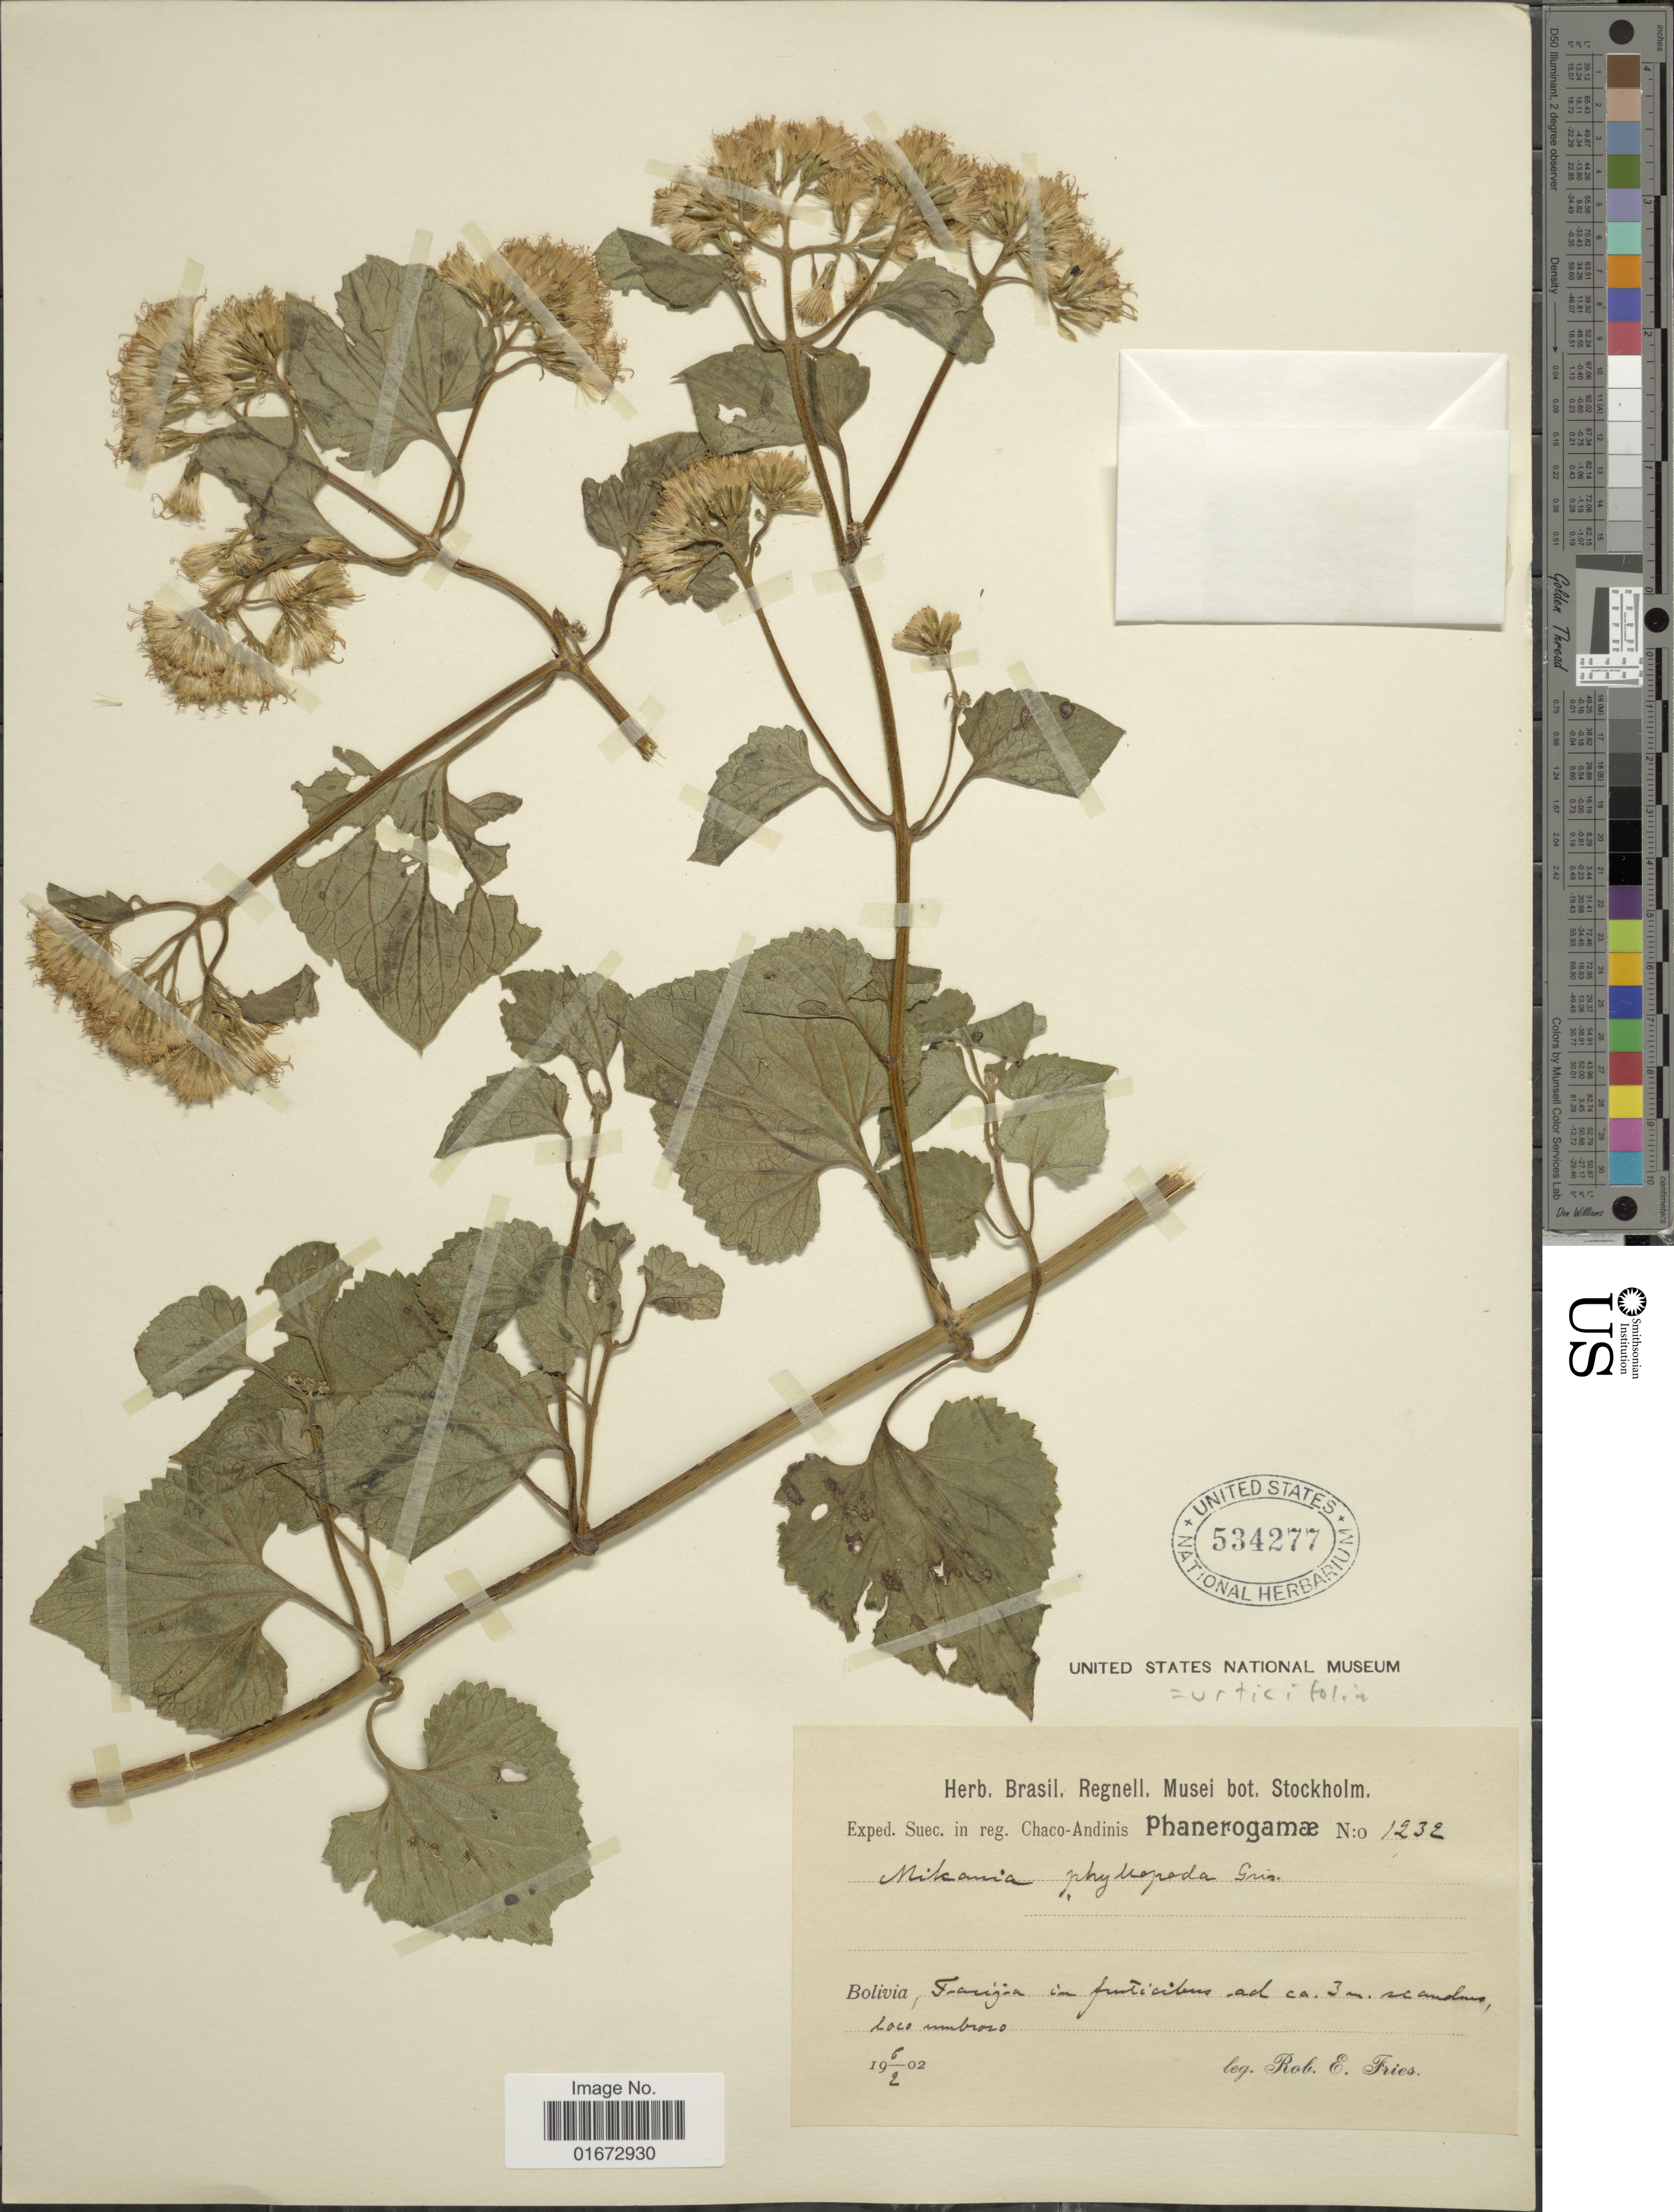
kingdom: Plantae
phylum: Tracheophyta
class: Magnoliopsida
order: Asterales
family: Asteraceae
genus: Mikania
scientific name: Mikania urticifolia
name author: Hook. & Arn.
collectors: R. E. Fries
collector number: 1232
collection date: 1902-02-06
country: Bolivia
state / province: Tarija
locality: Bolivia, Tarija.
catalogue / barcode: US 534277